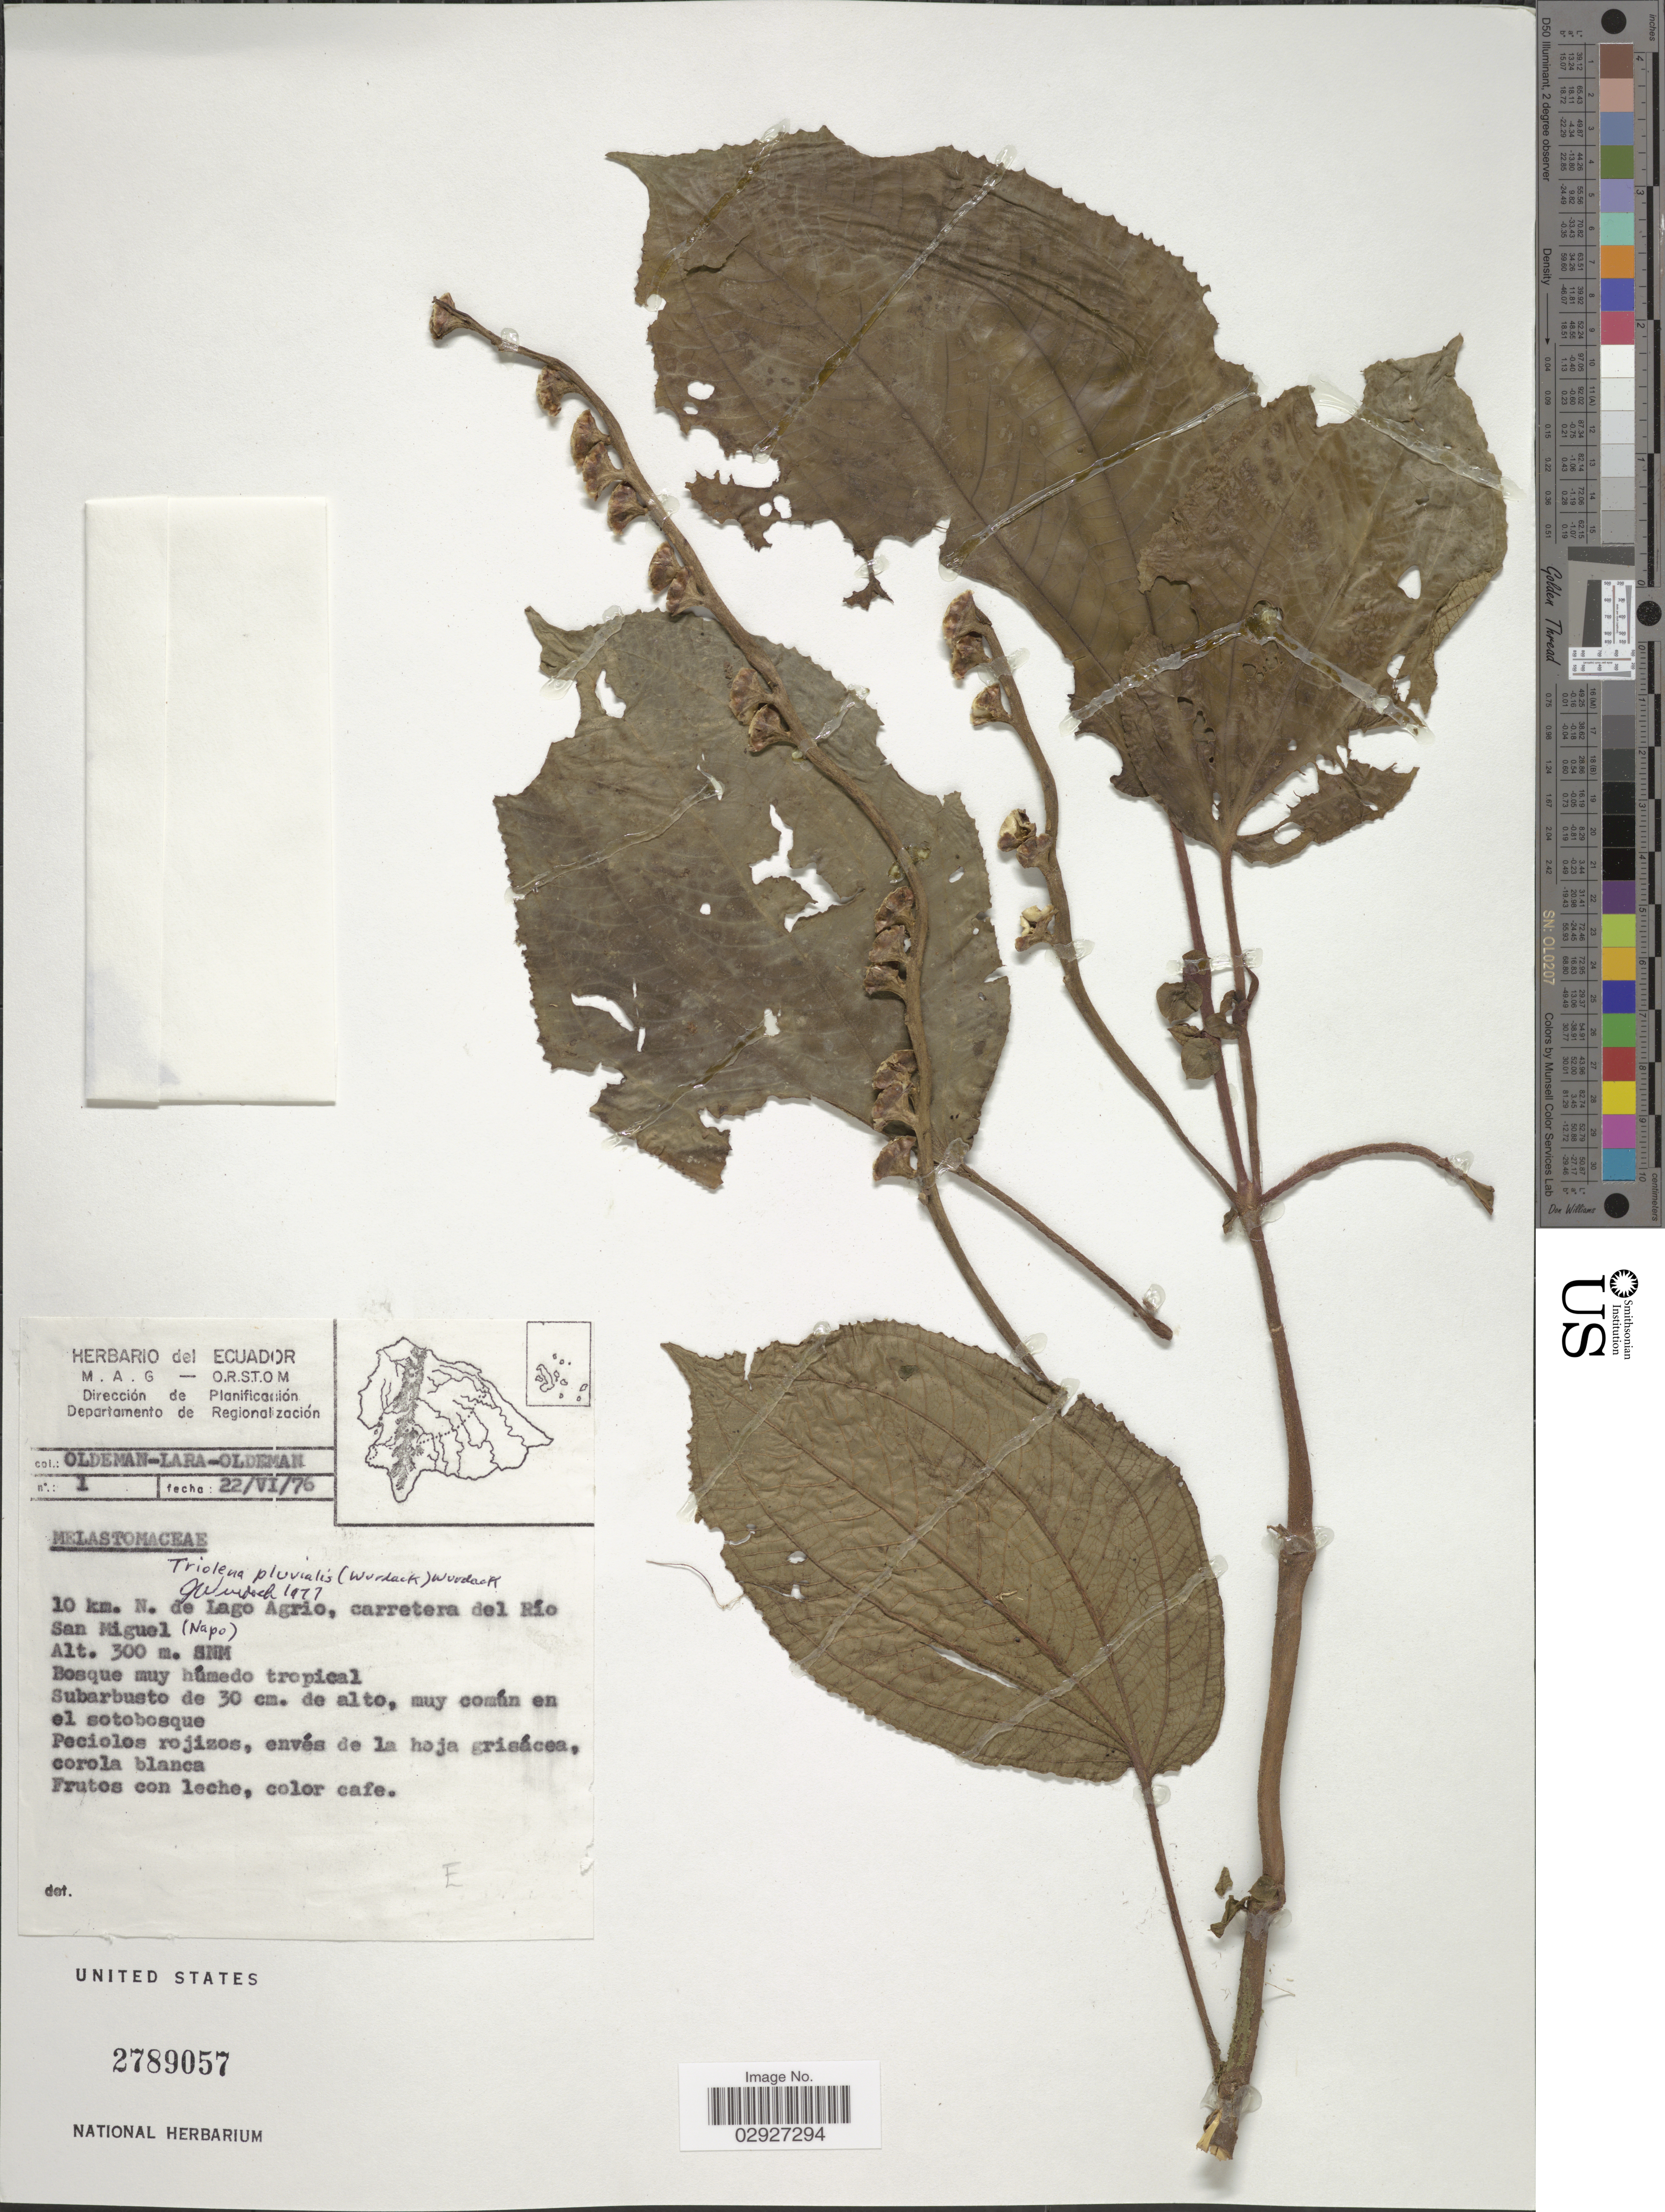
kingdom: Plantae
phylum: Tracheophyta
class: Magnoliopsida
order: Myrtales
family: Melastomataceae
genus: Triolena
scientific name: Triolena pluvialis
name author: (Wurdack) Wurdack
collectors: Oldeman-Lara-Oldeman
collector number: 1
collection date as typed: Transcribed d/m/y: 22/6/76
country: Ecuador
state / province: Napo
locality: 10 km. N. de Lago Agrio, carretera del Río San Miguel (Napo).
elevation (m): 300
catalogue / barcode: US 2789057